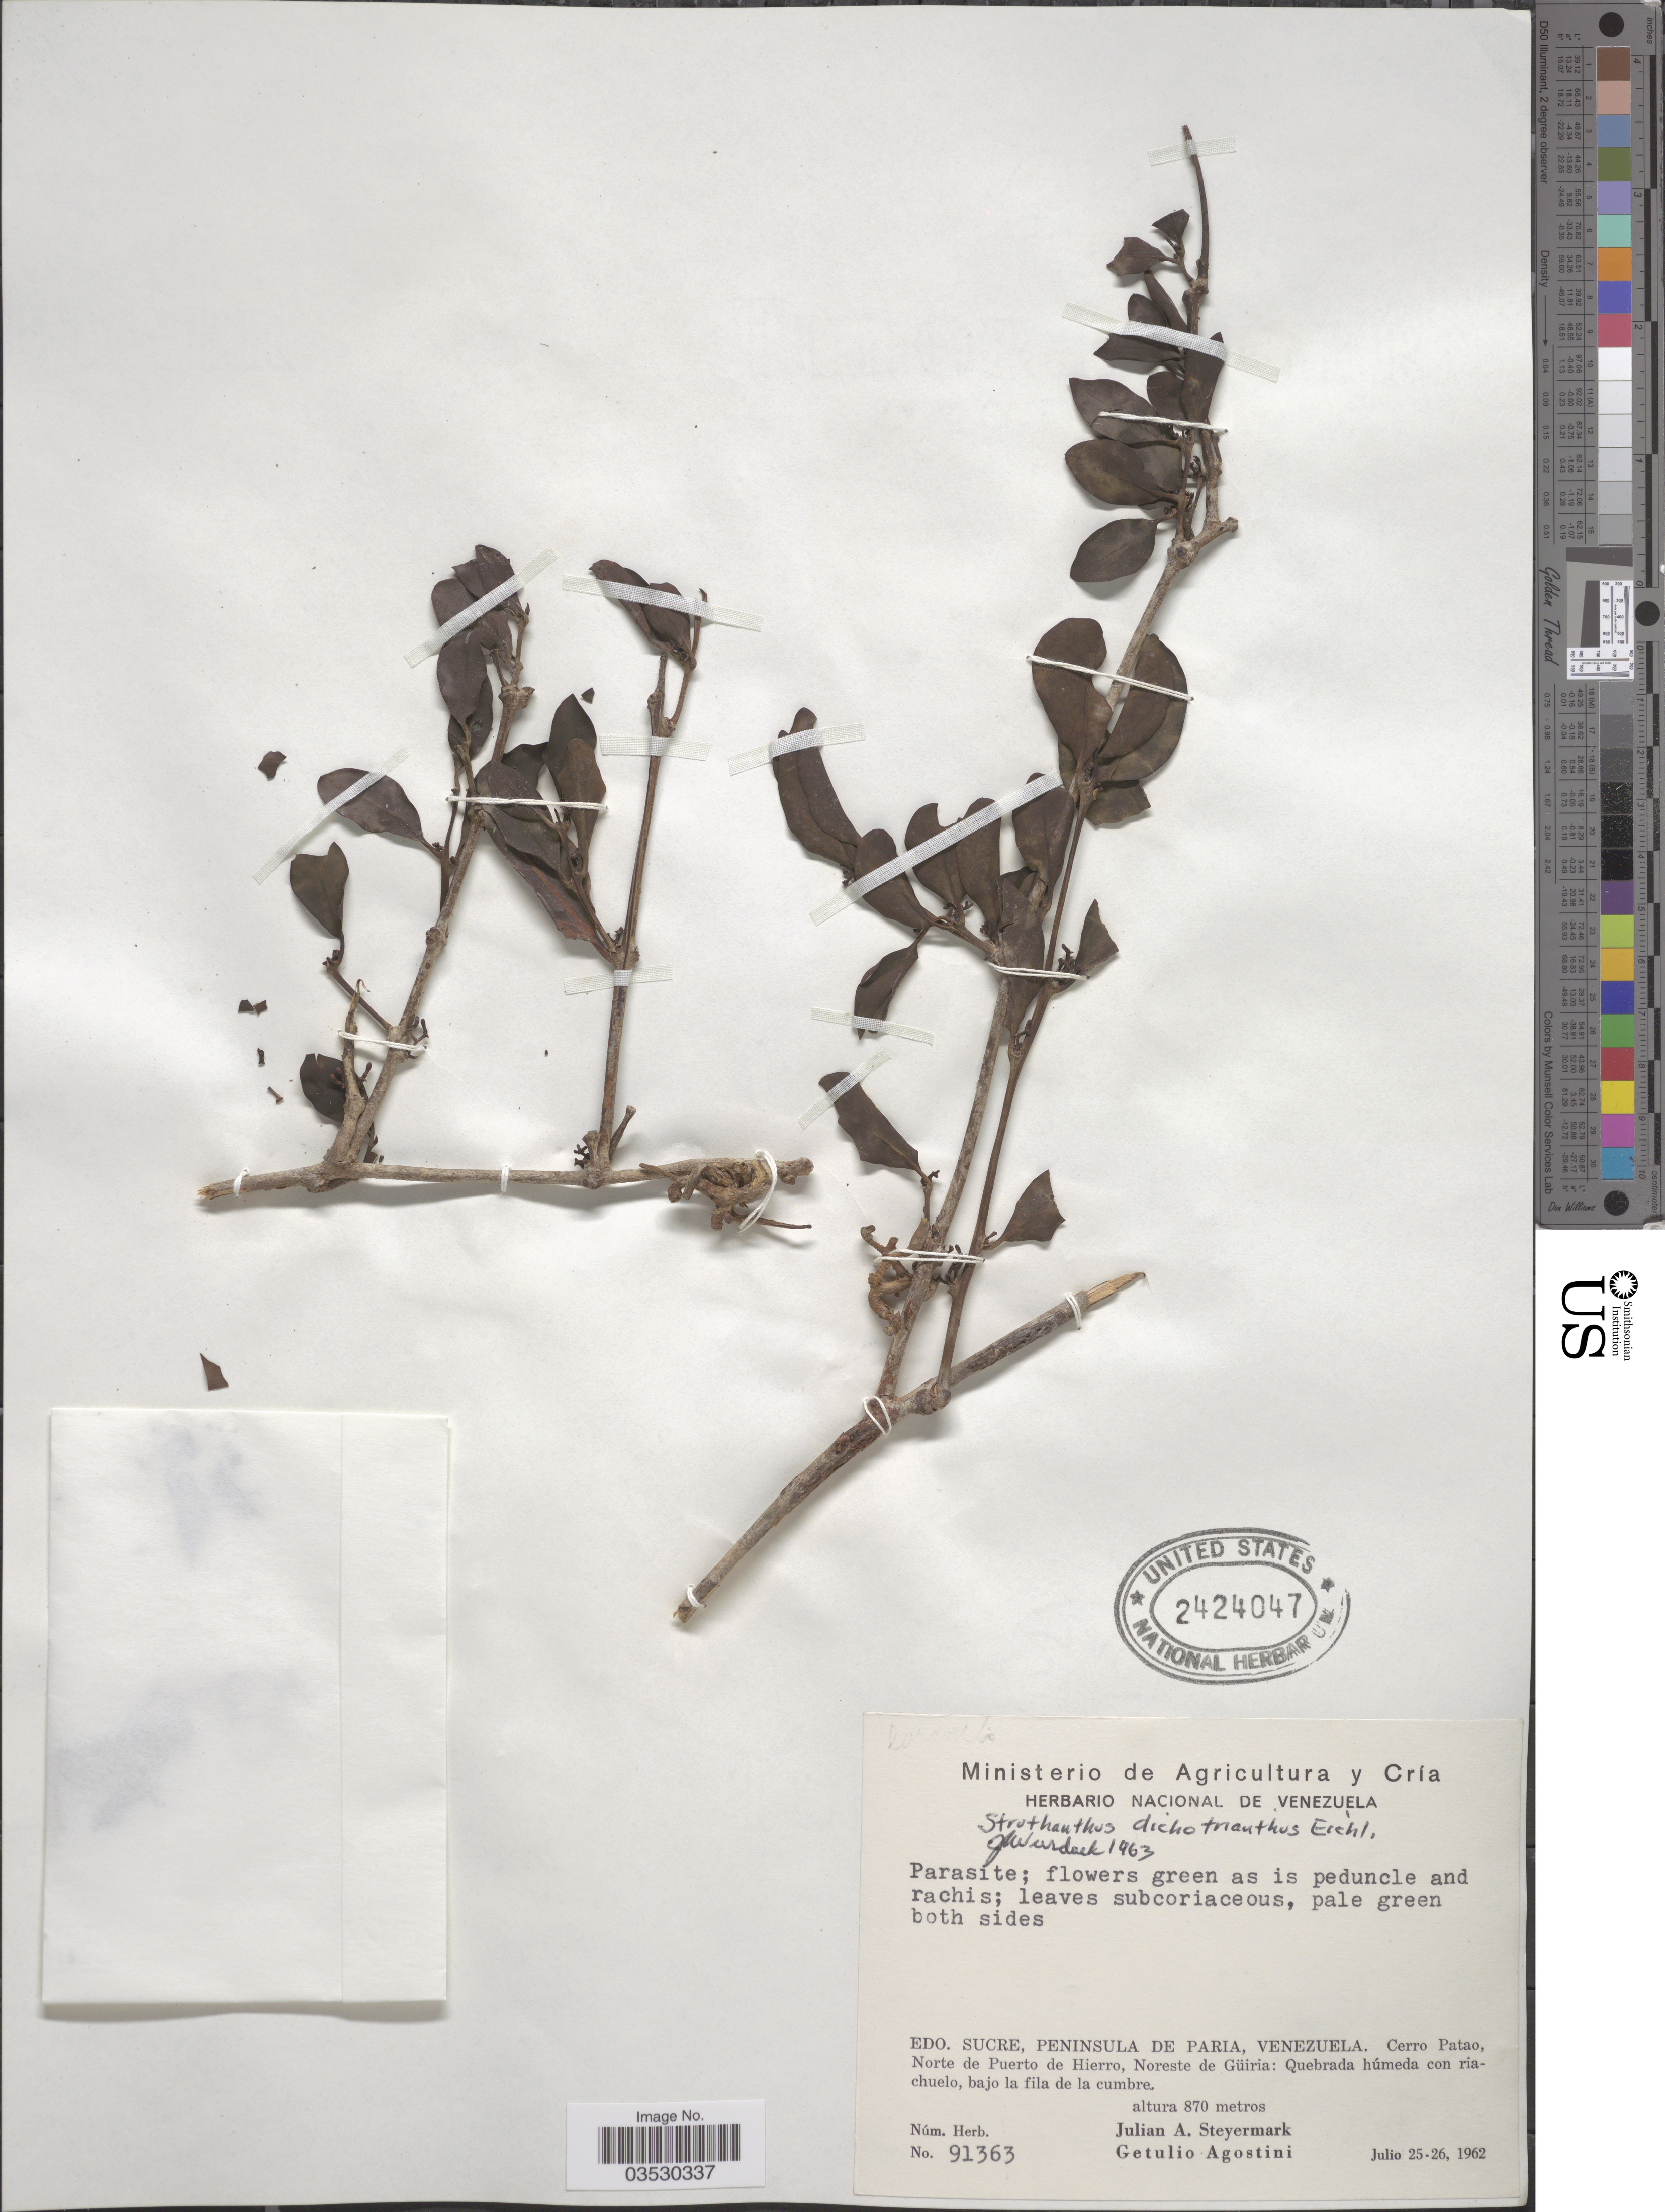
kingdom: Plantae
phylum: Tracheophyta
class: Magnoliopsida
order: Santalales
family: Loranthaceae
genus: Struthanthus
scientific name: Struthanthus dichotrianthus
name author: Eichler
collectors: J. Steyermark & G. Agostini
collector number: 91363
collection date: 1962-07-25/1962-07-26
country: Venezuela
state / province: Sucre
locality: Edo. Sucre, Peninsula de Paria. Cerro Patao, Norte de Puerto de Hierro, Noreste de Güiria: Quebrada húmeda con riachuelo, bajo la fila de la cumbre.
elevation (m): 870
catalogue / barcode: US 2424047